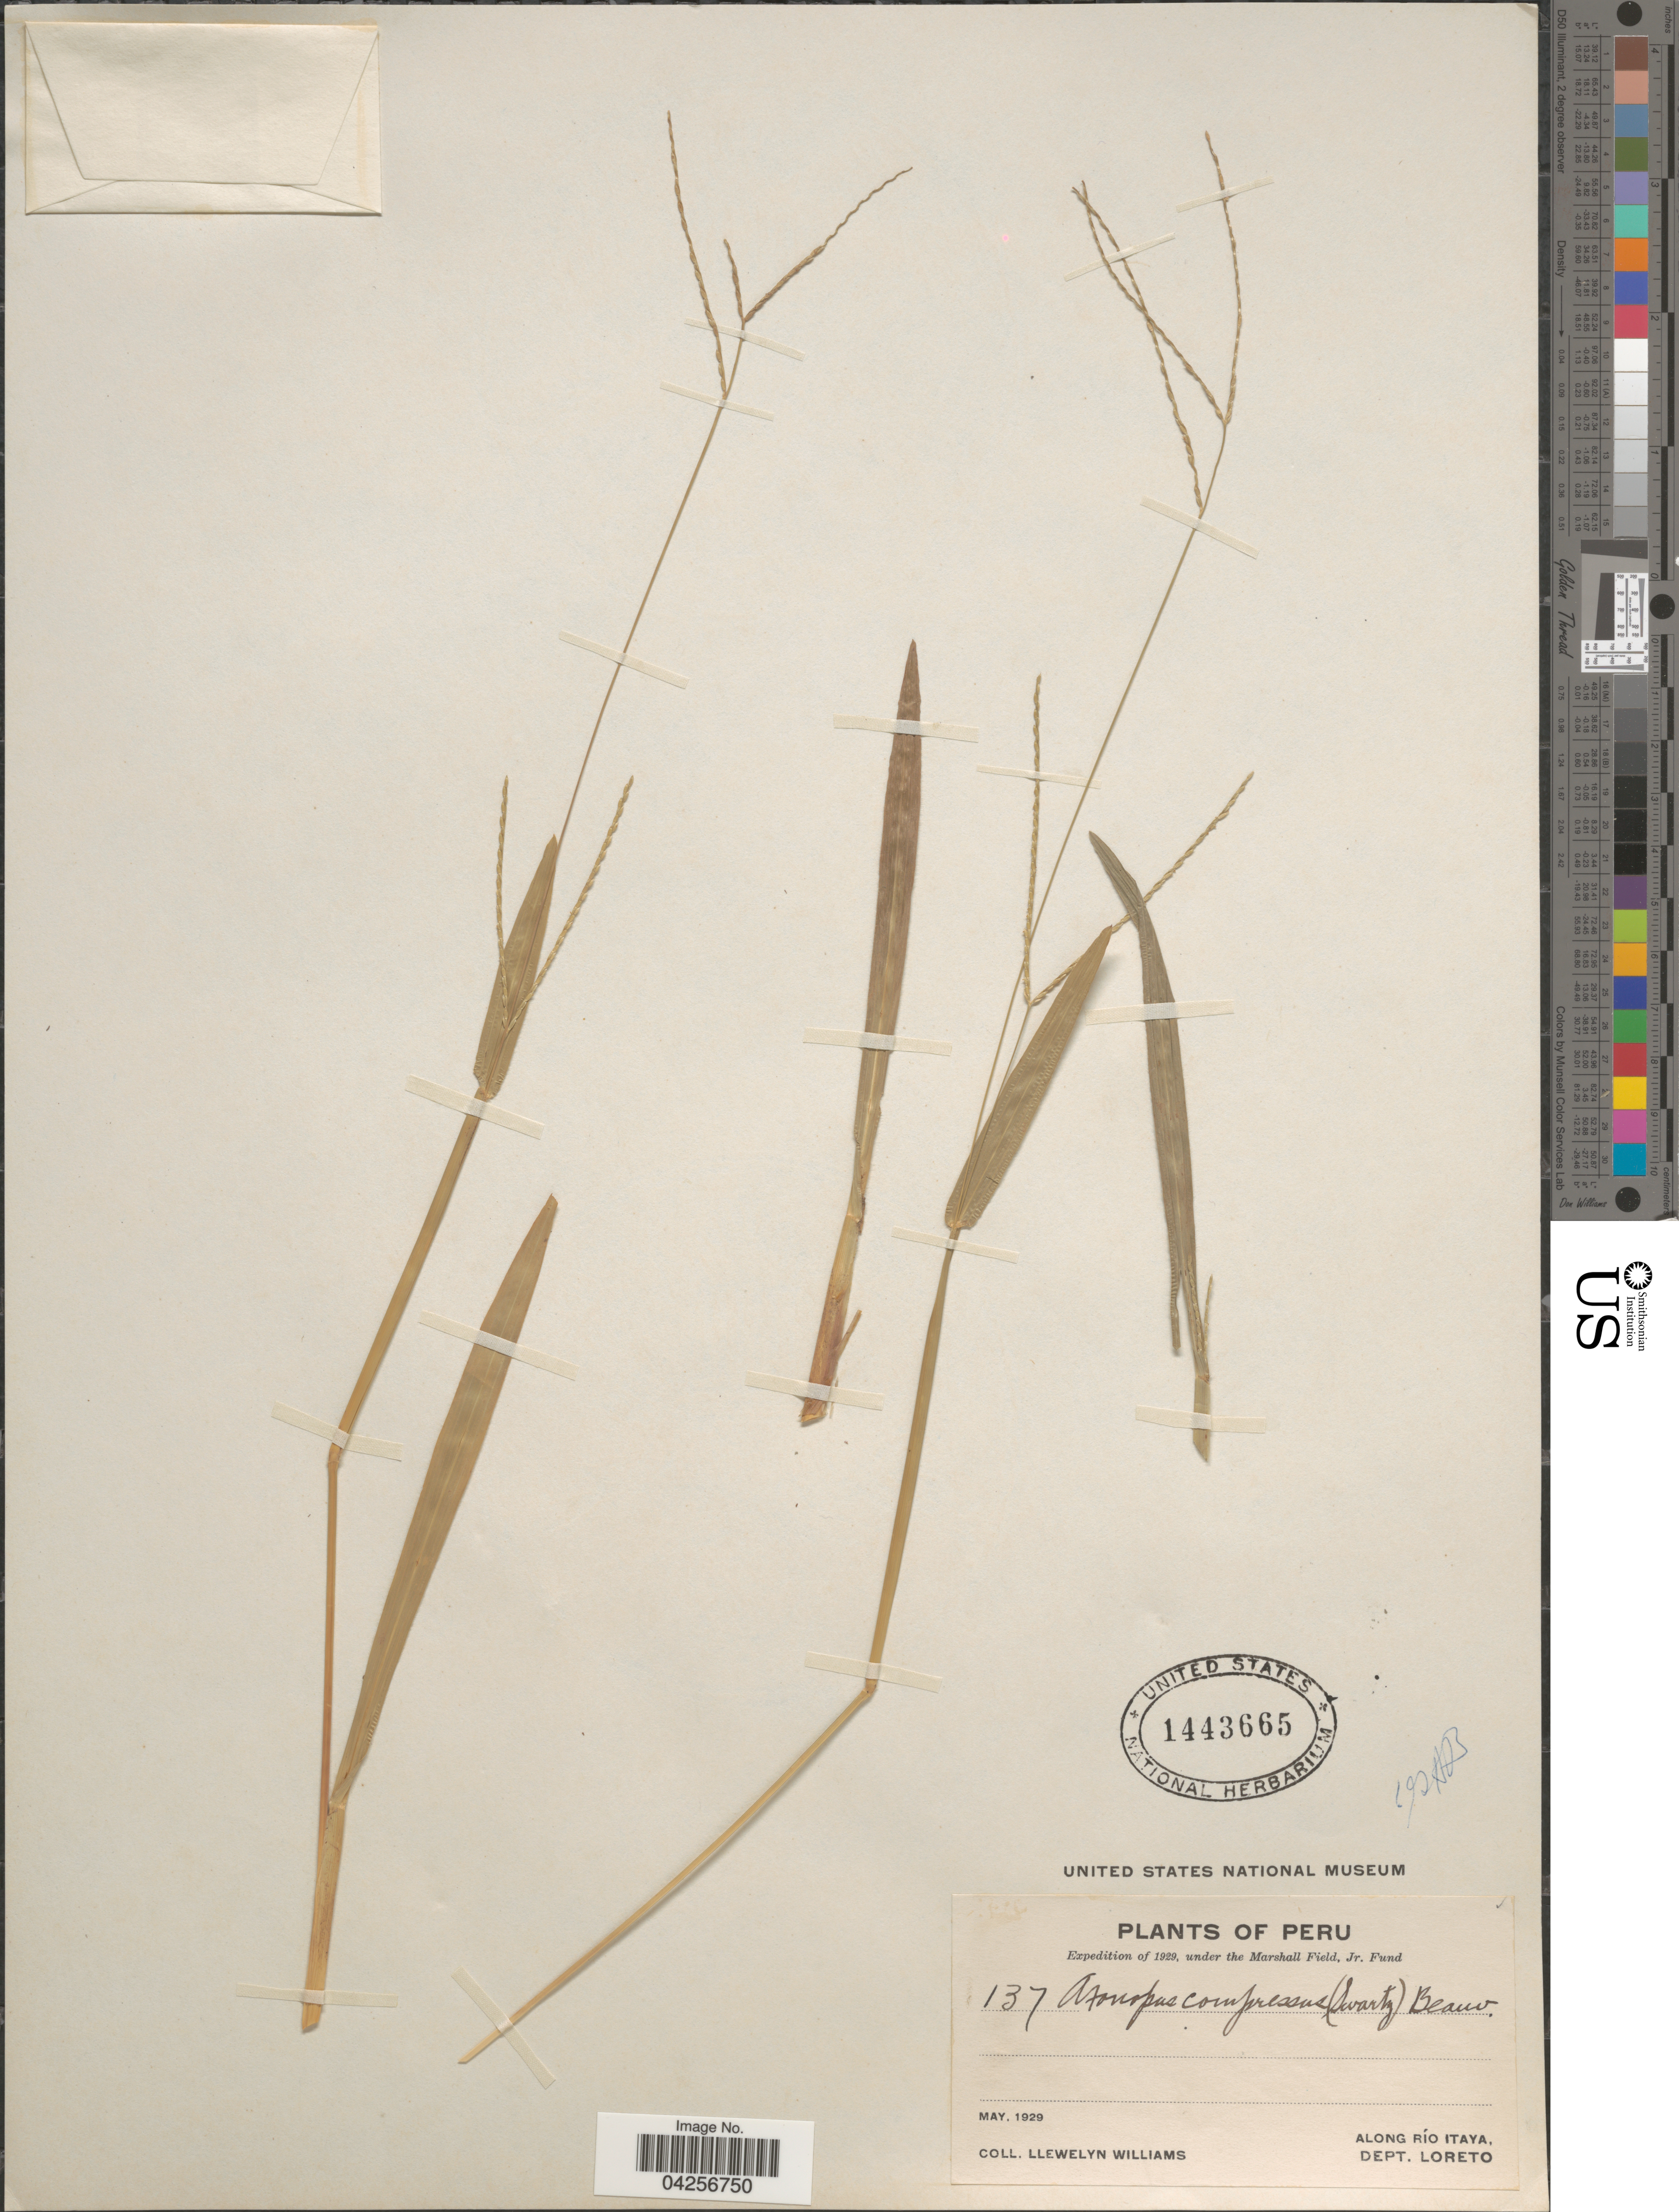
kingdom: Plantae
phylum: Tracheophyta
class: Liliopsida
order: Poales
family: Poaceae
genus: Axonopus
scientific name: Axonopus compressus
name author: (Sw.) P. Beauv.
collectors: Ll. Williams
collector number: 137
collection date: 1929-05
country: Peru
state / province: Loreto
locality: Expedition of 1929. Along Río Itaya, Dept. Loreto.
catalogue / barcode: US 1443665